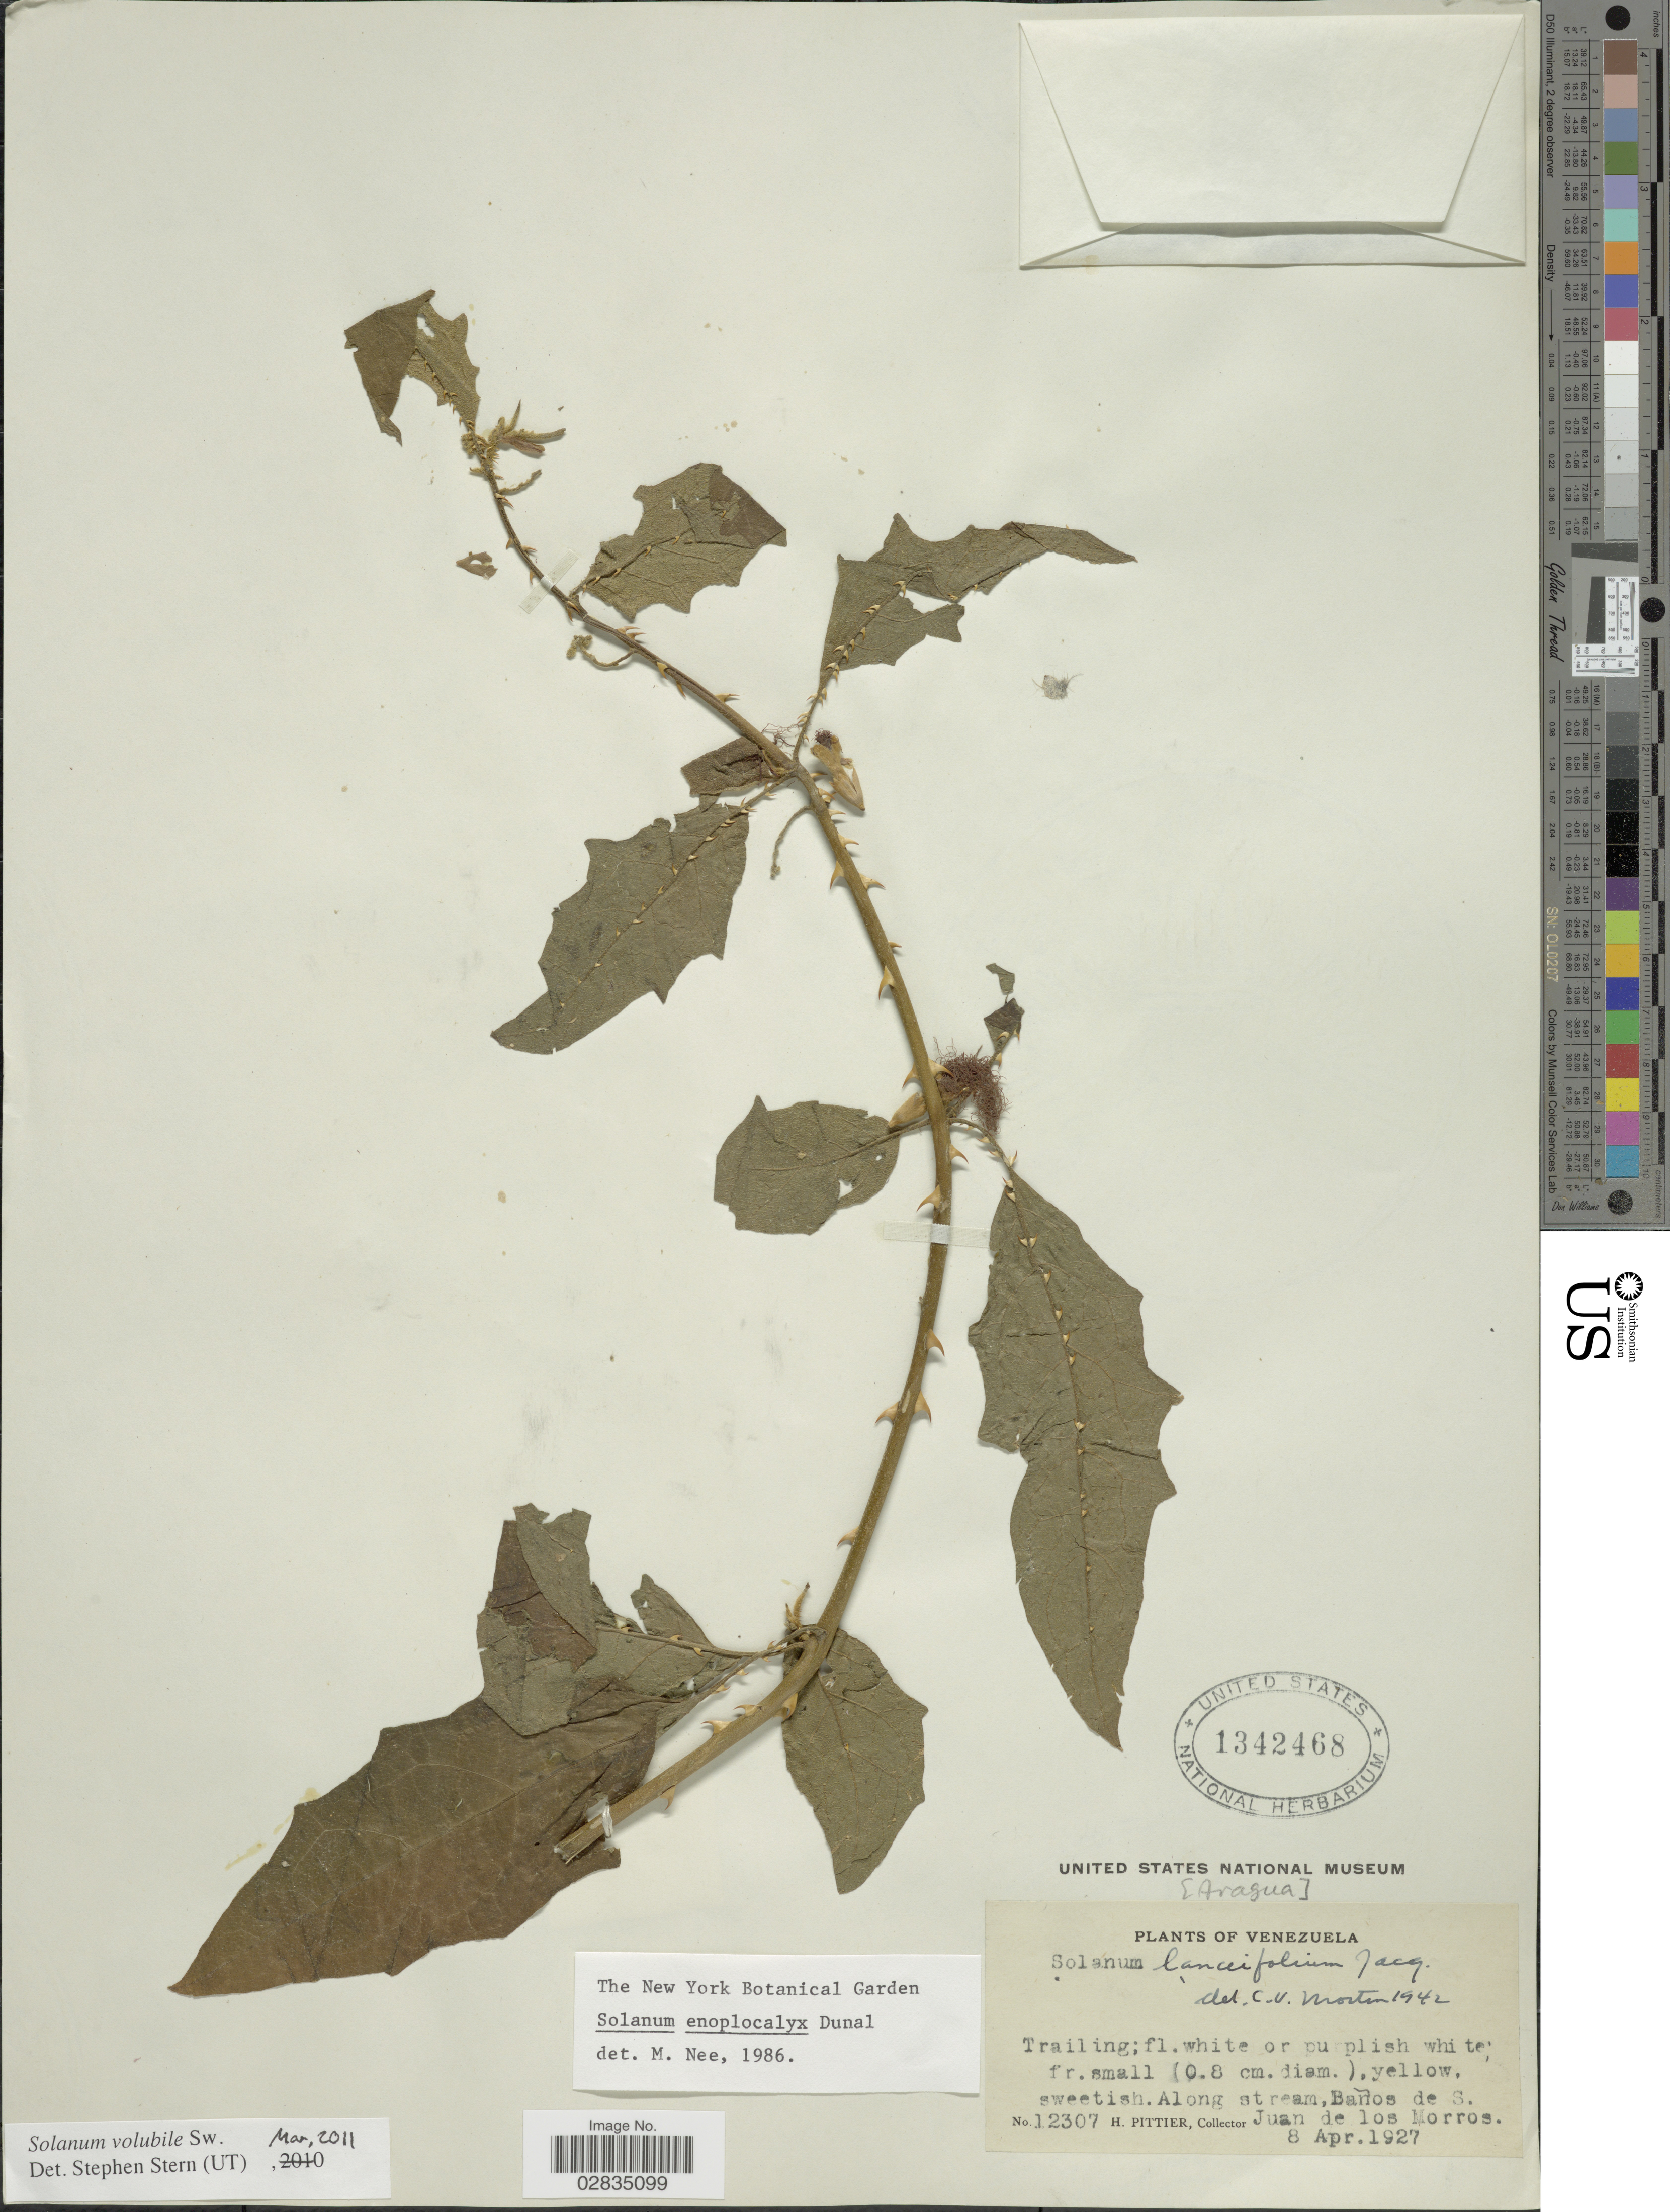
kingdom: Plantae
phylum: Tracheophyta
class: Magnoliopsida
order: Solanales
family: Solanaceae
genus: Solanum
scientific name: Solanum volubile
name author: Sw.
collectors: H. F. Pittier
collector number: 12307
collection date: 1927-04-08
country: Venezuela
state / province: Aragua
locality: Along stream, Baños de S. Juan de los Morros.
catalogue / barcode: US 1342468